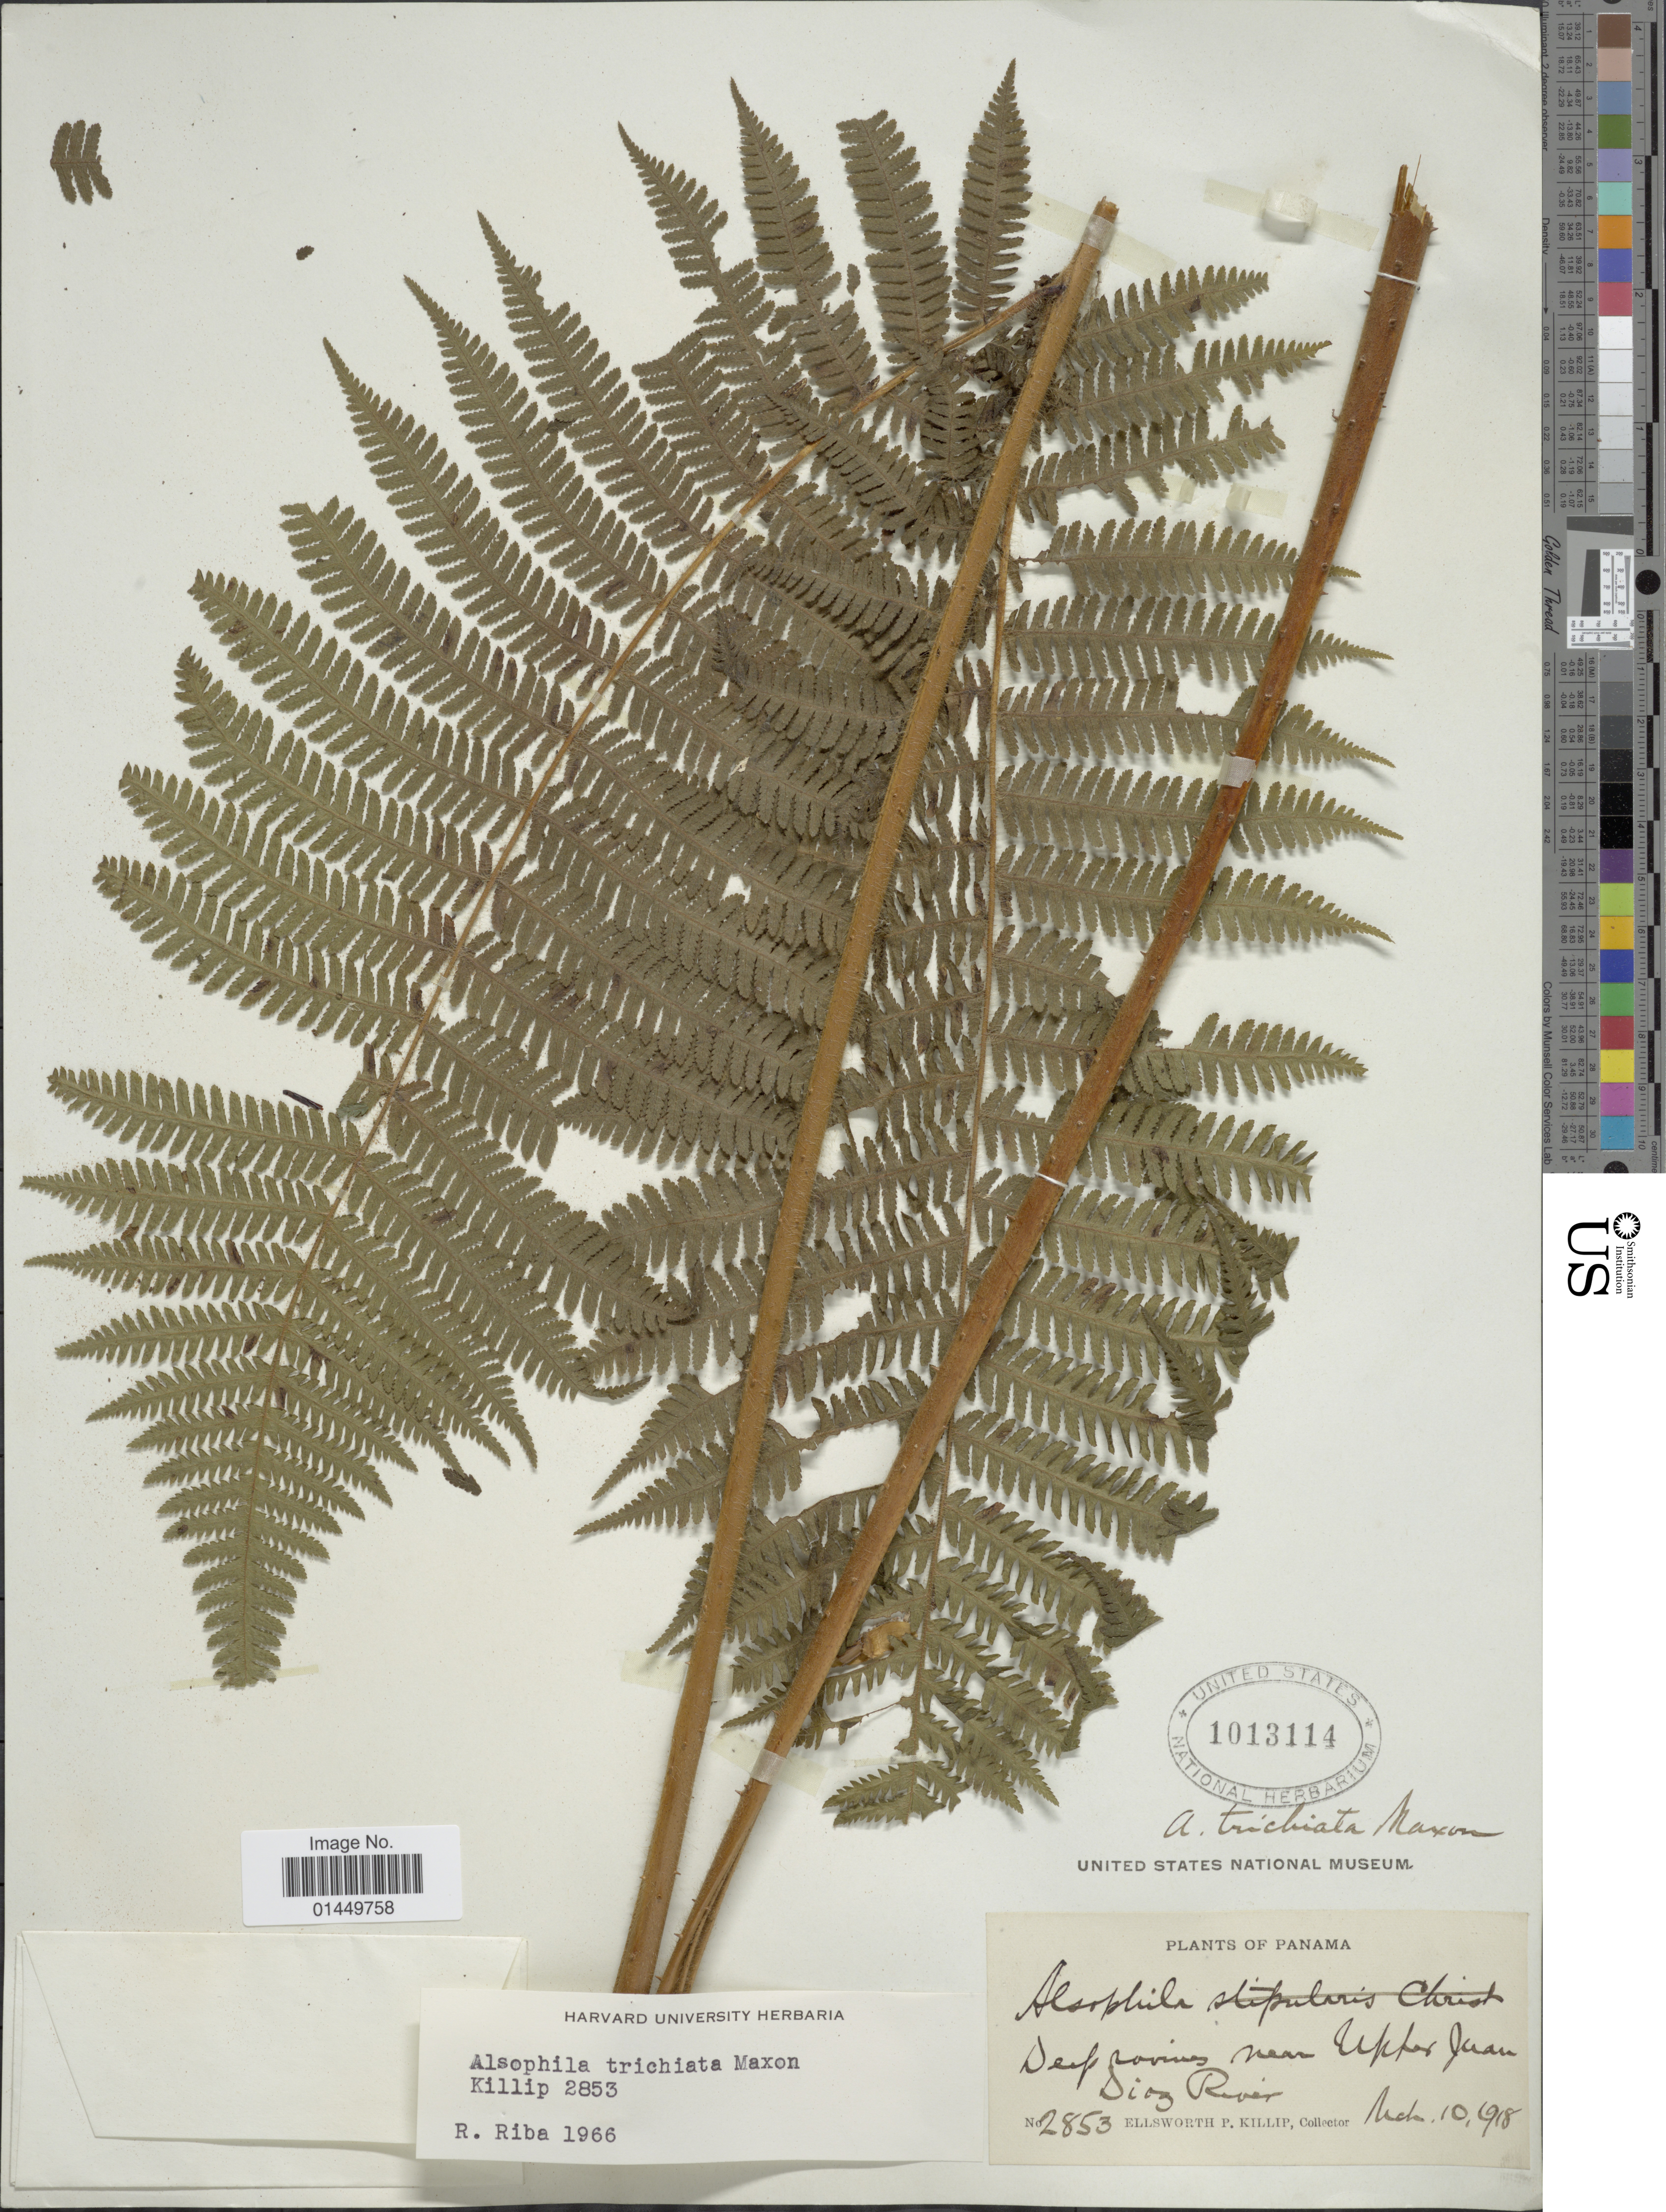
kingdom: Plantae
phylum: Tracheophyta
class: Polypodiopsida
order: Cyatheales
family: Cyatheaceae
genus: Cyathea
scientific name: Cyathea trichiata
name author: (Maxon) Domin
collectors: E. P. Killip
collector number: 2853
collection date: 1918-03-10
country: Panama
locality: Deep ravines near Upper Juan Diaz River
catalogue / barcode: US 1013114